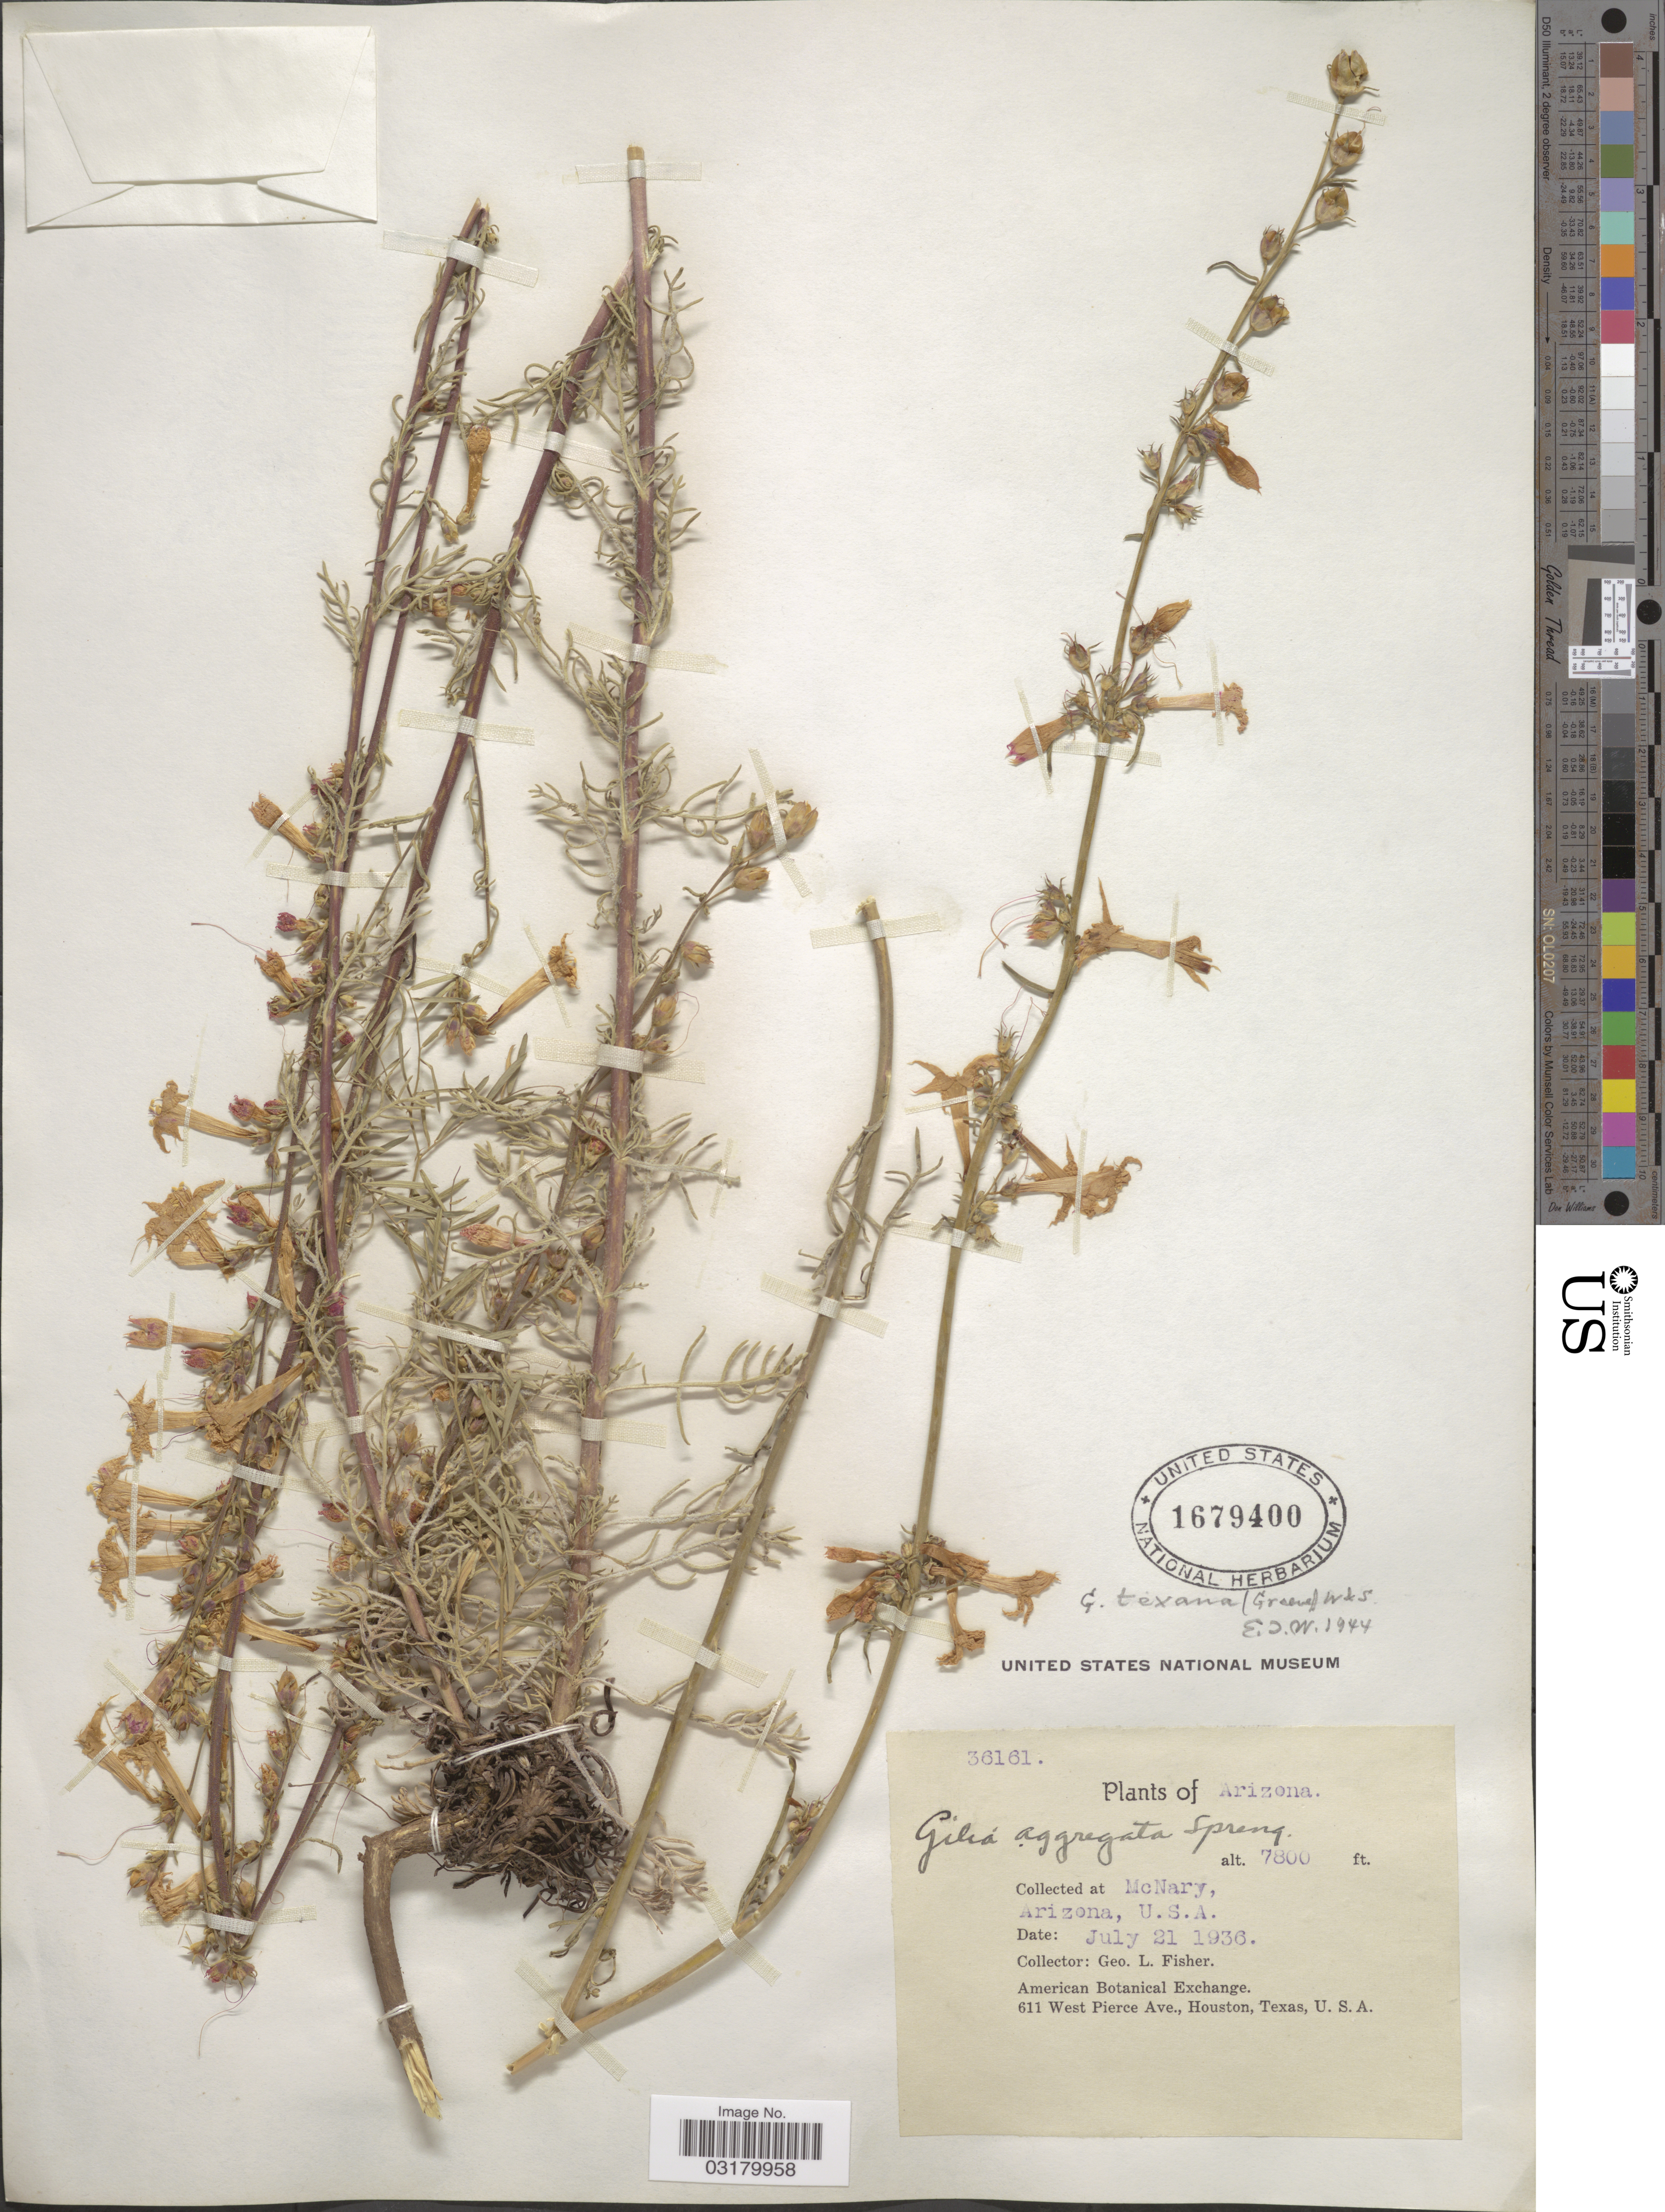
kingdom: Plantae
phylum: Tracheophyta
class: Magnoliopsida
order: Ericales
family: Polemoniaceae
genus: Ipomopsis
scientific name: Ipomopsis aggregata subsp. formosissima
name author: (Greene) Wherry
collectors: G. L. Fisher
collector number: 36161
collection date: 1936-07-21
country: United States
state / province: Arizona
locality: Collected at McNary.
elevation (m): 2377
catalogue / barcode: US 1679400